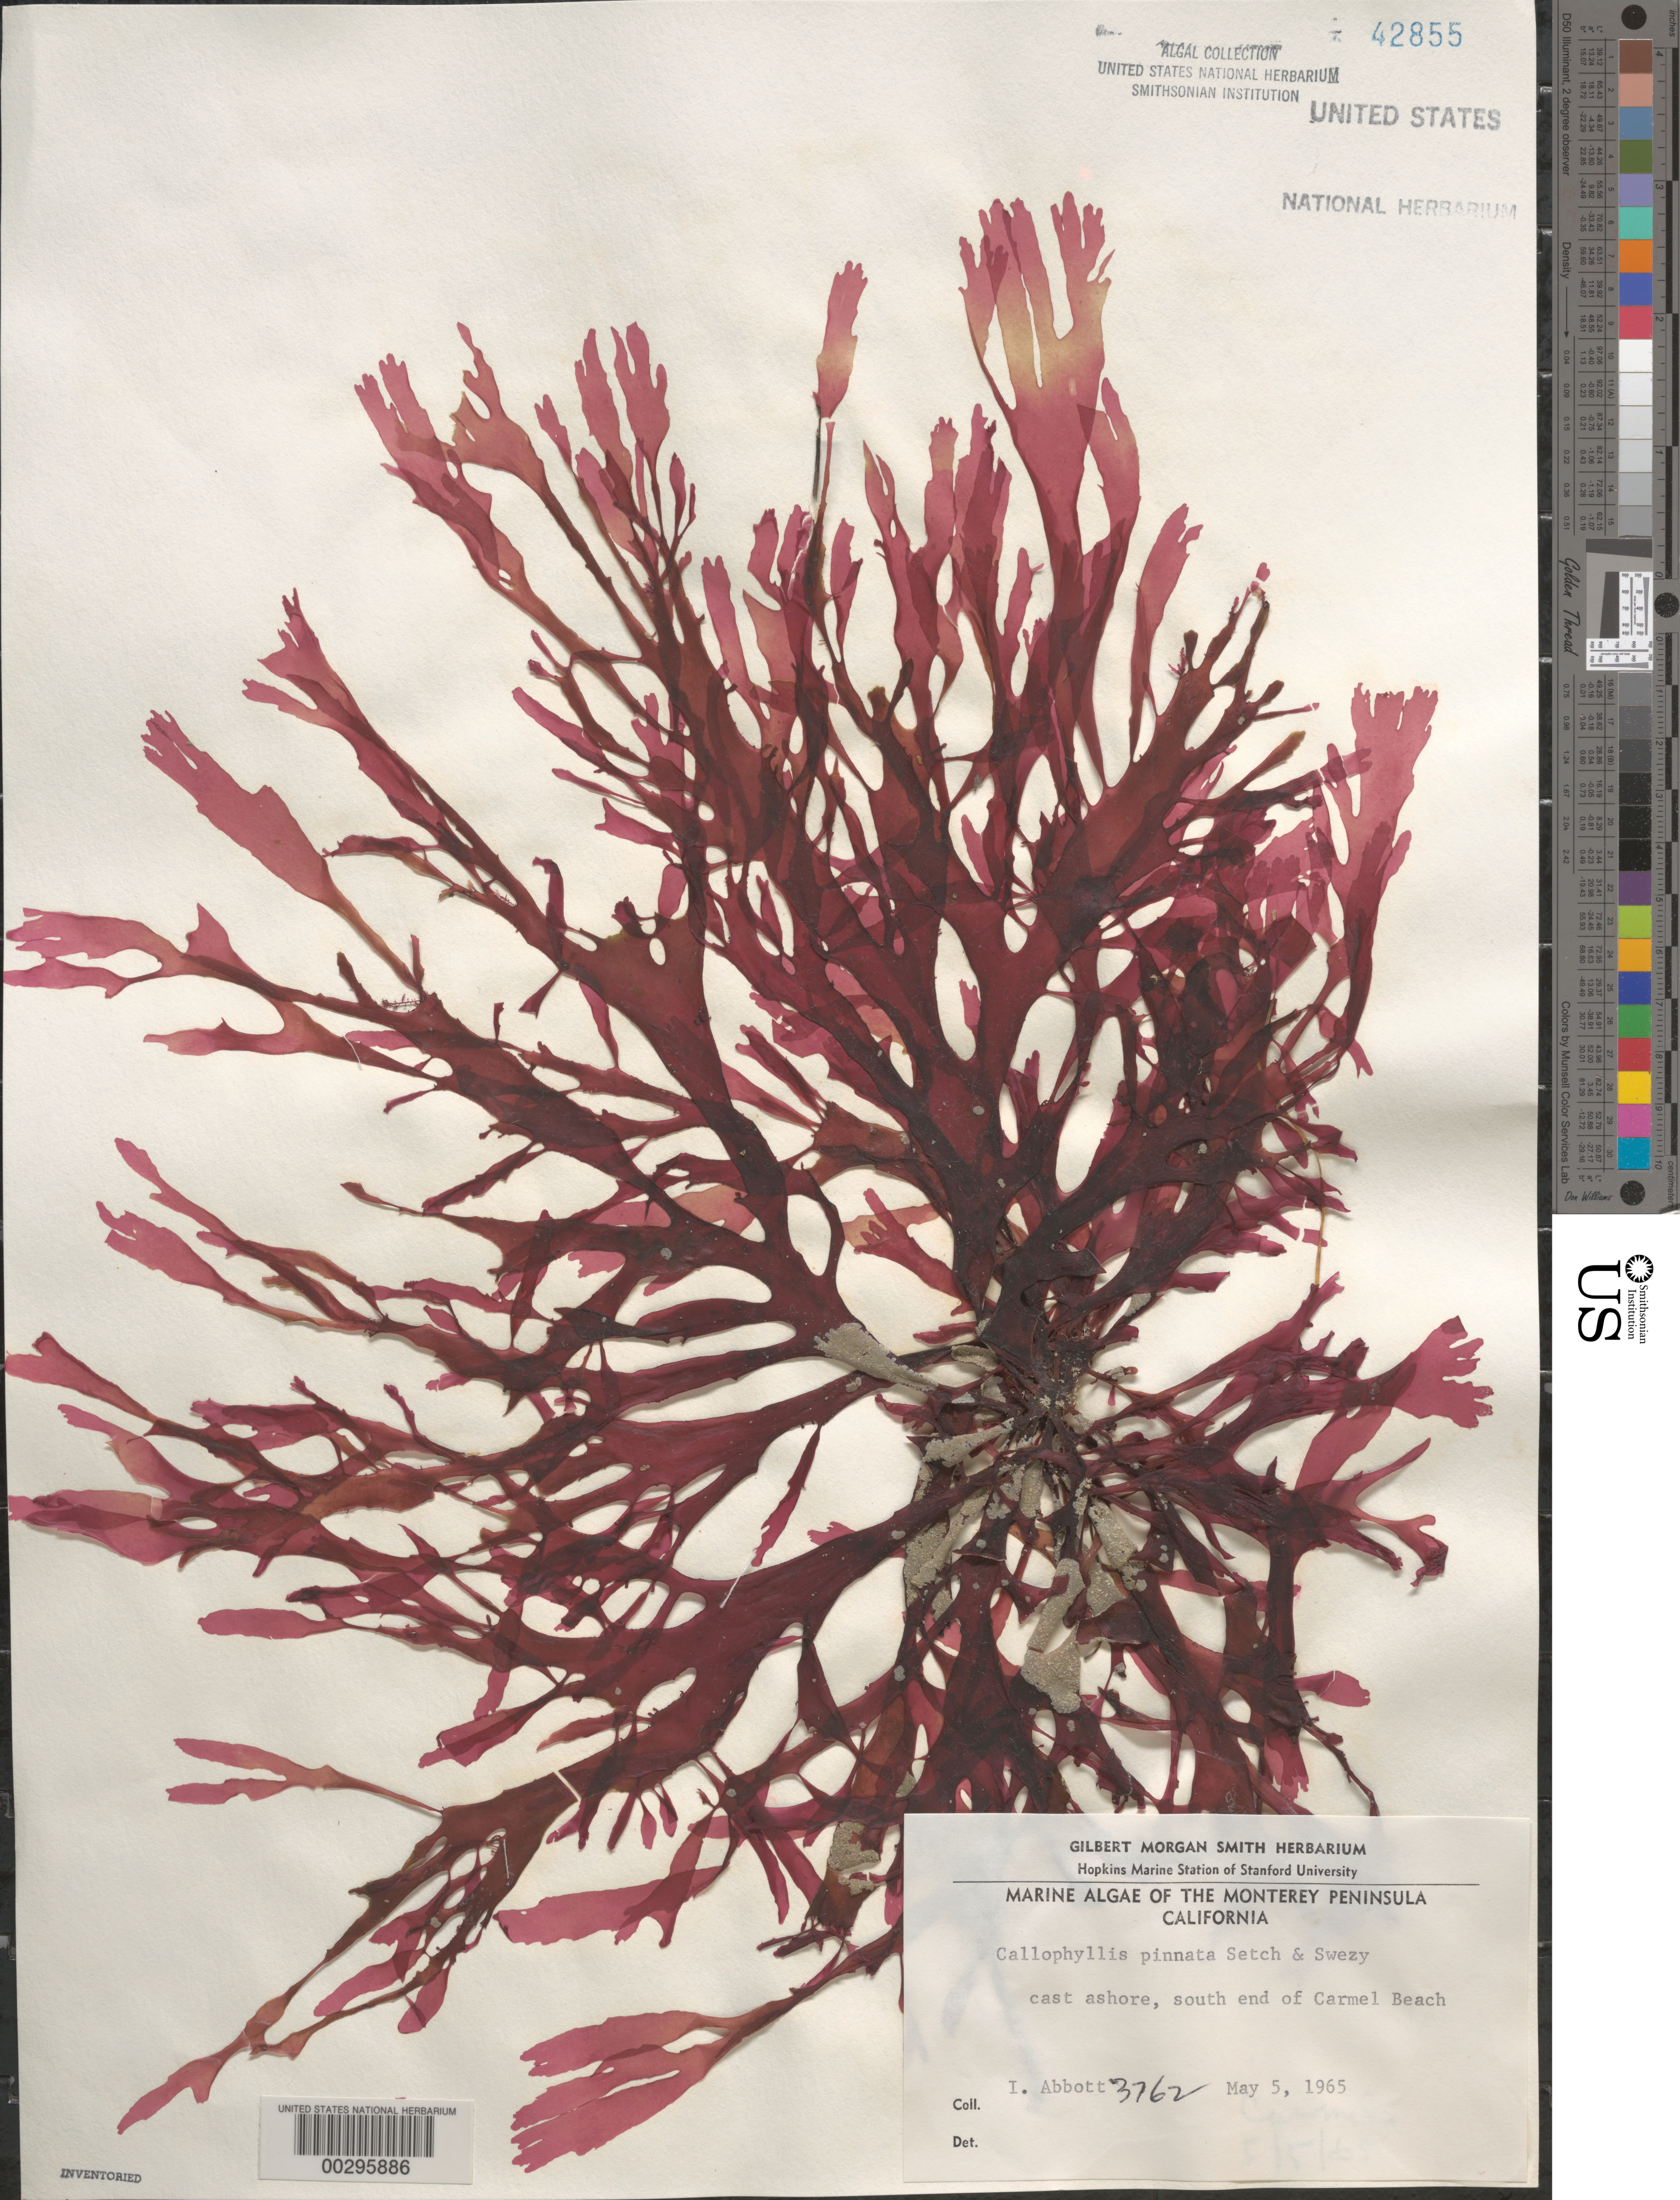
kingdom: Plantae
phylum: Rhodophyta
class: Florideophyceae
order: Gigartinales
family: Kallymeniaceae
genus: Callophyllis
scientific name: Callophyllis pinnata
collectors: I. A. Abbott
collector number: IAA 3762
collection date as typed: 05 May 1965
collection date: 1965-05-05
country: United States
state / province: California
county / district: Monterey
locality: Carmel Beach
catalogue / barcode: US 42855